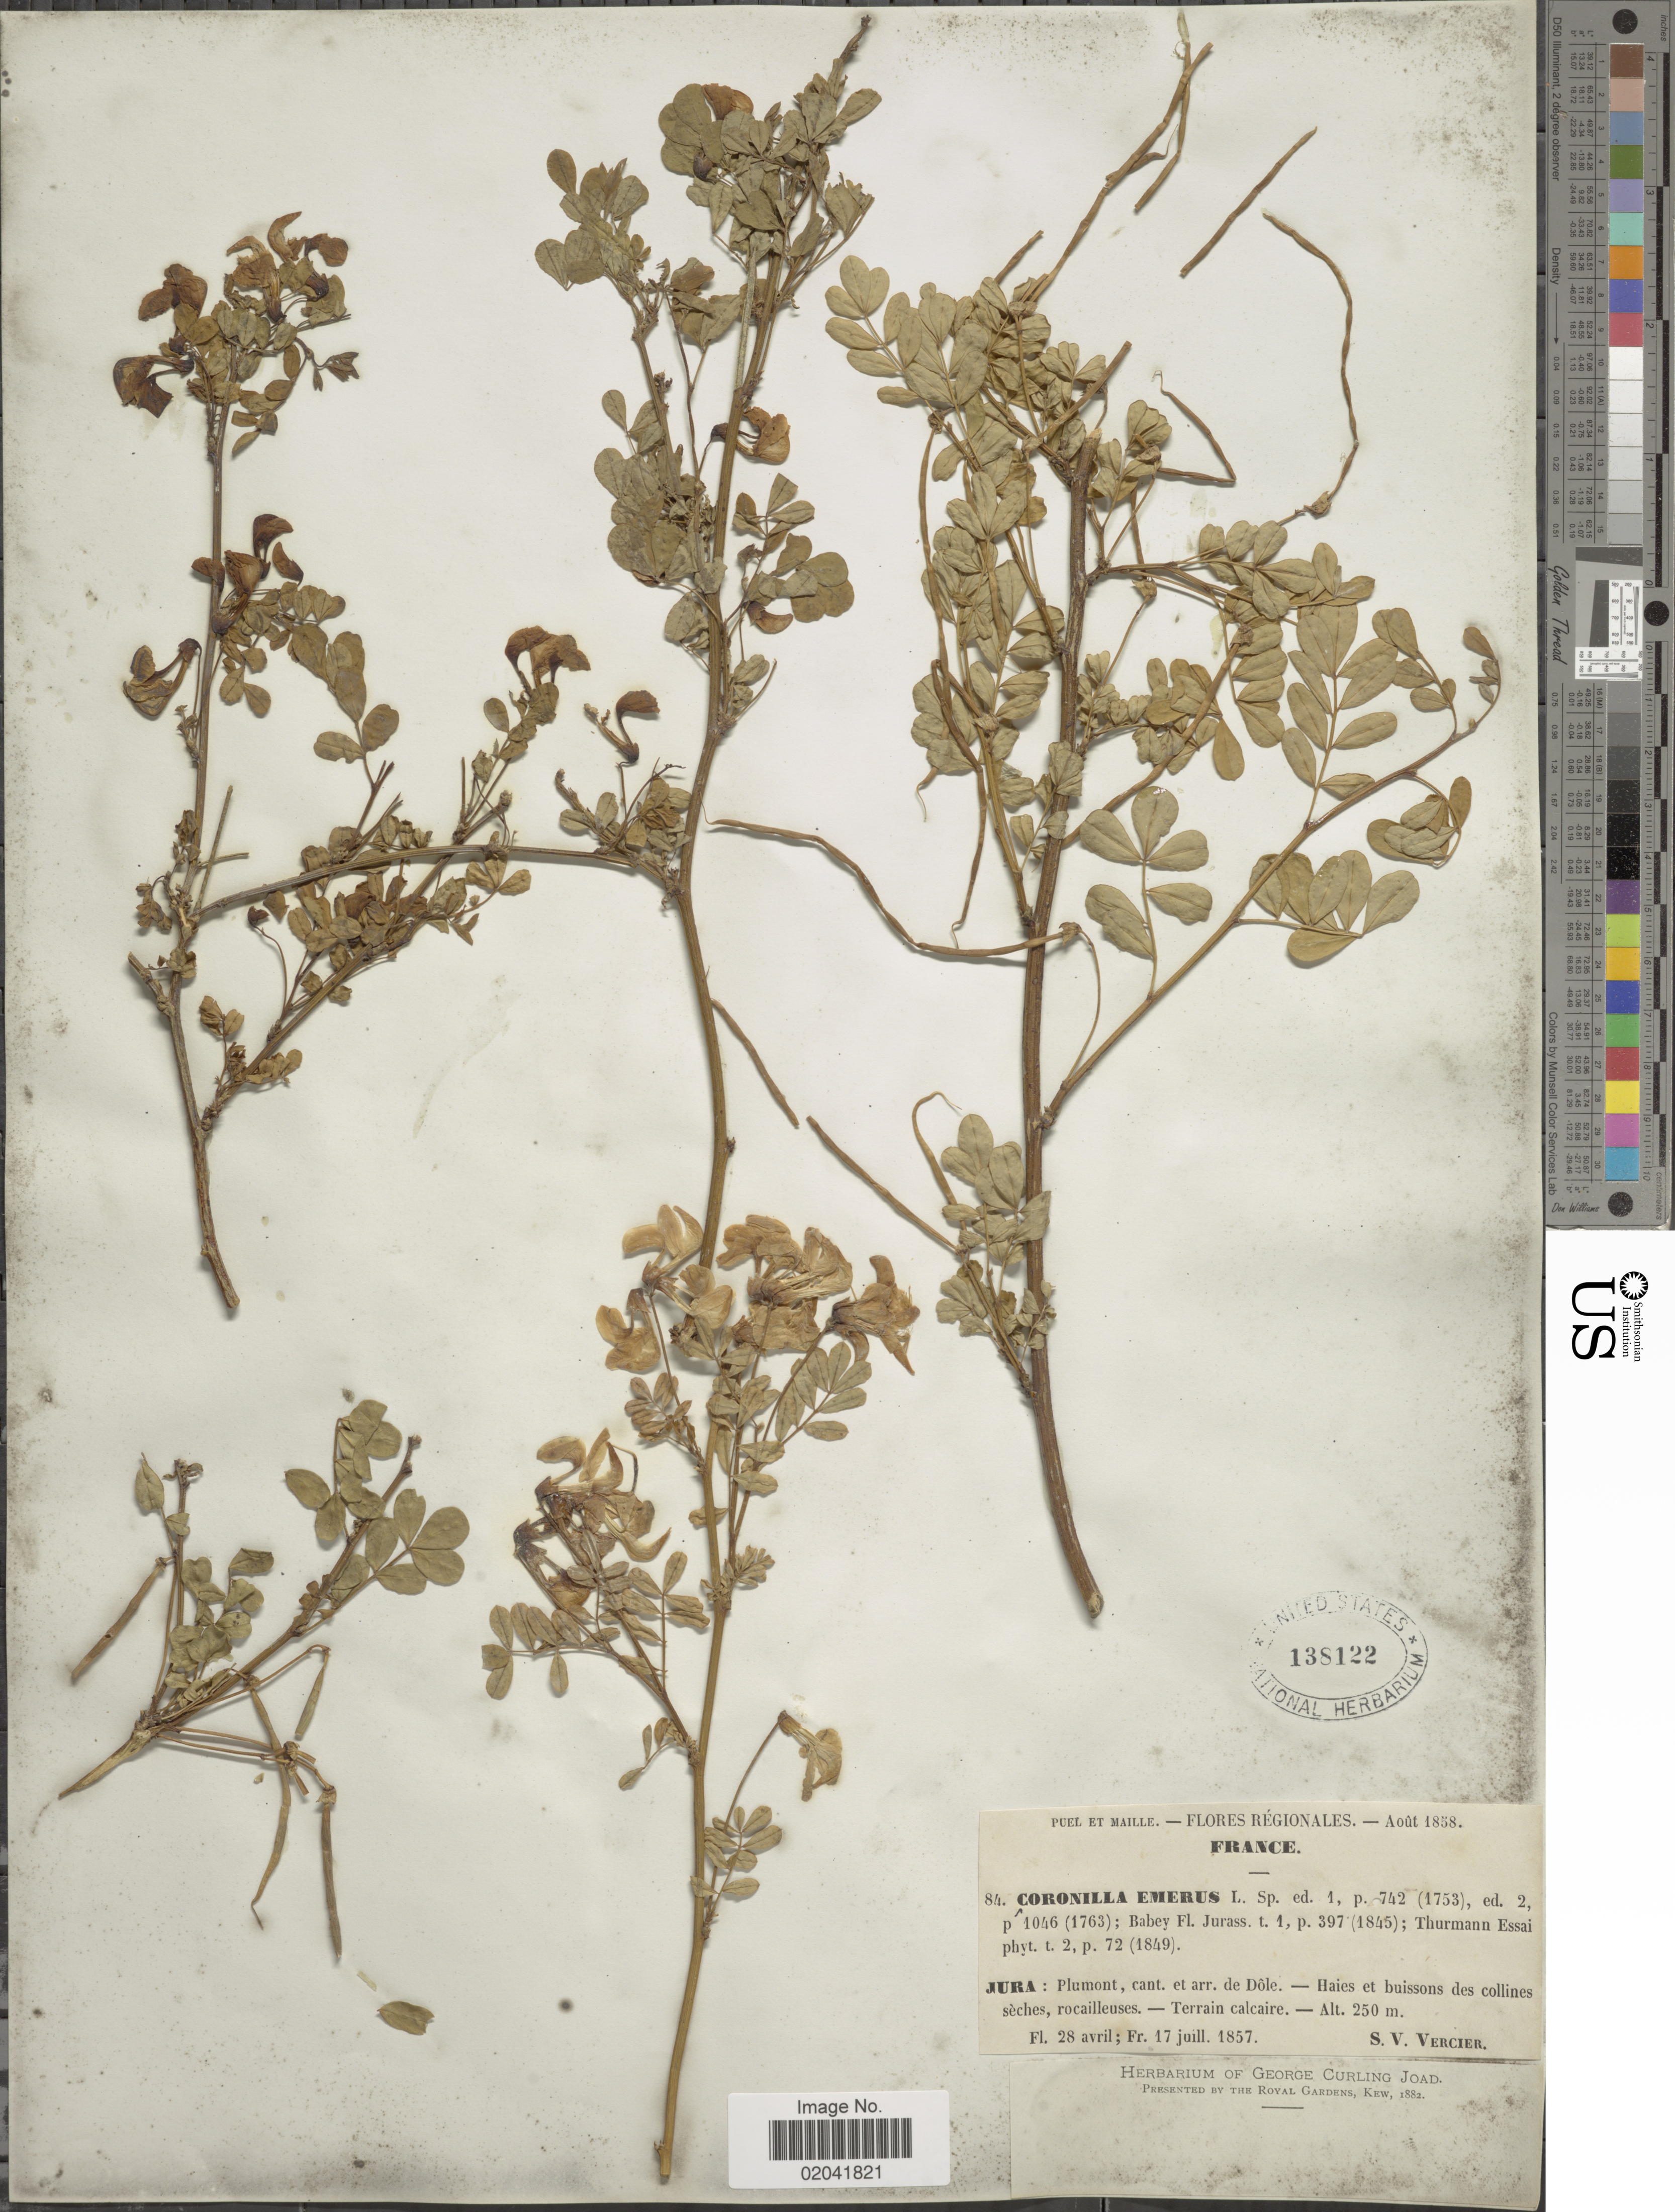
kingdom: Plantae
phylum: Tracheophyta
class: Magnoliopsida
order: Fabales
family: Fabaceae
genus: Coronilla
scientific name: Coronilla emerus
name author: L.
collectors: S. Vercier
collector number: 84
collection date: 1857-04-28/1857-07-17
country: Switzerland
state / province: Jura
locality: Plumont, cant et arr de Dôle - haies et buissons des collines sèches, rocailleuses - Terrain calcaire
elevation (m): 250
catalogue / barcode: US 138122